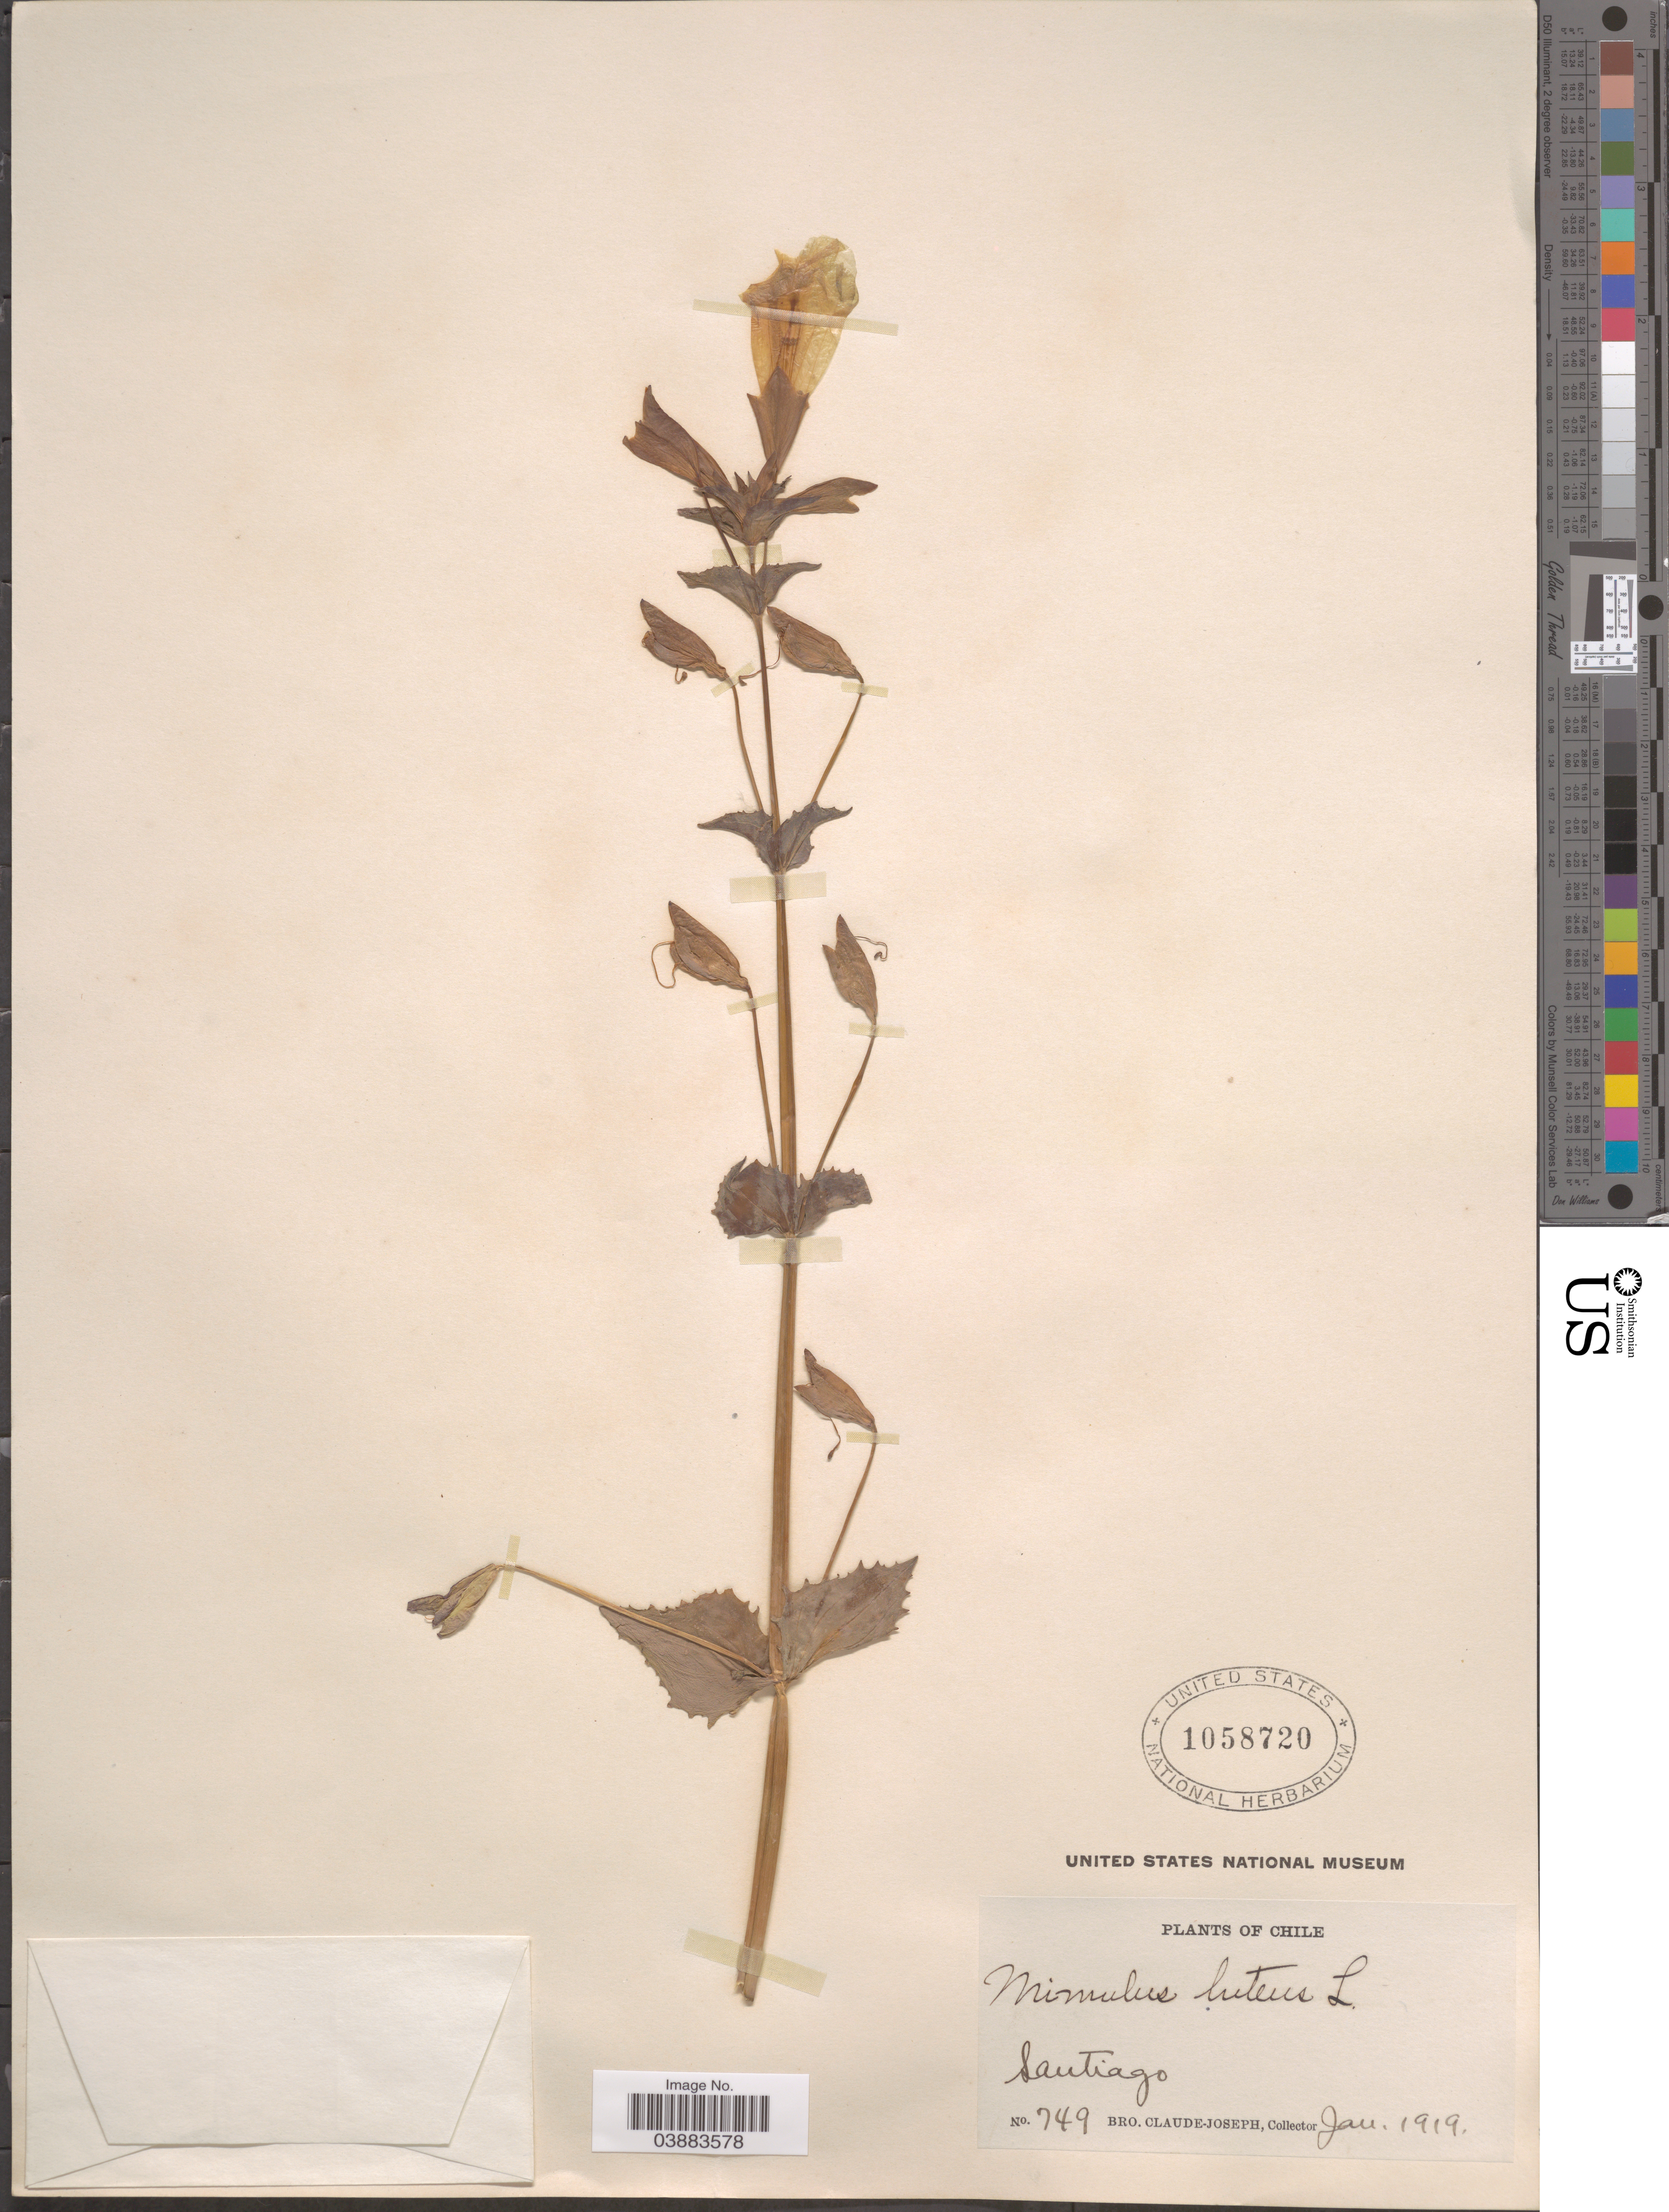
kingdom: Plantae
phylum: Tracheophyta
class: Magnoliopsida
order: Lamiales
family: Phrymaceae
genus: Mimulus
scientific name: Mimulus luteus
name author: L.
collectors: Bro. Claude-Joseph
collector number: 749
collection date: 1919-01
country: Chile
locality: Santiago.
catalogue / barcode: US 1058720